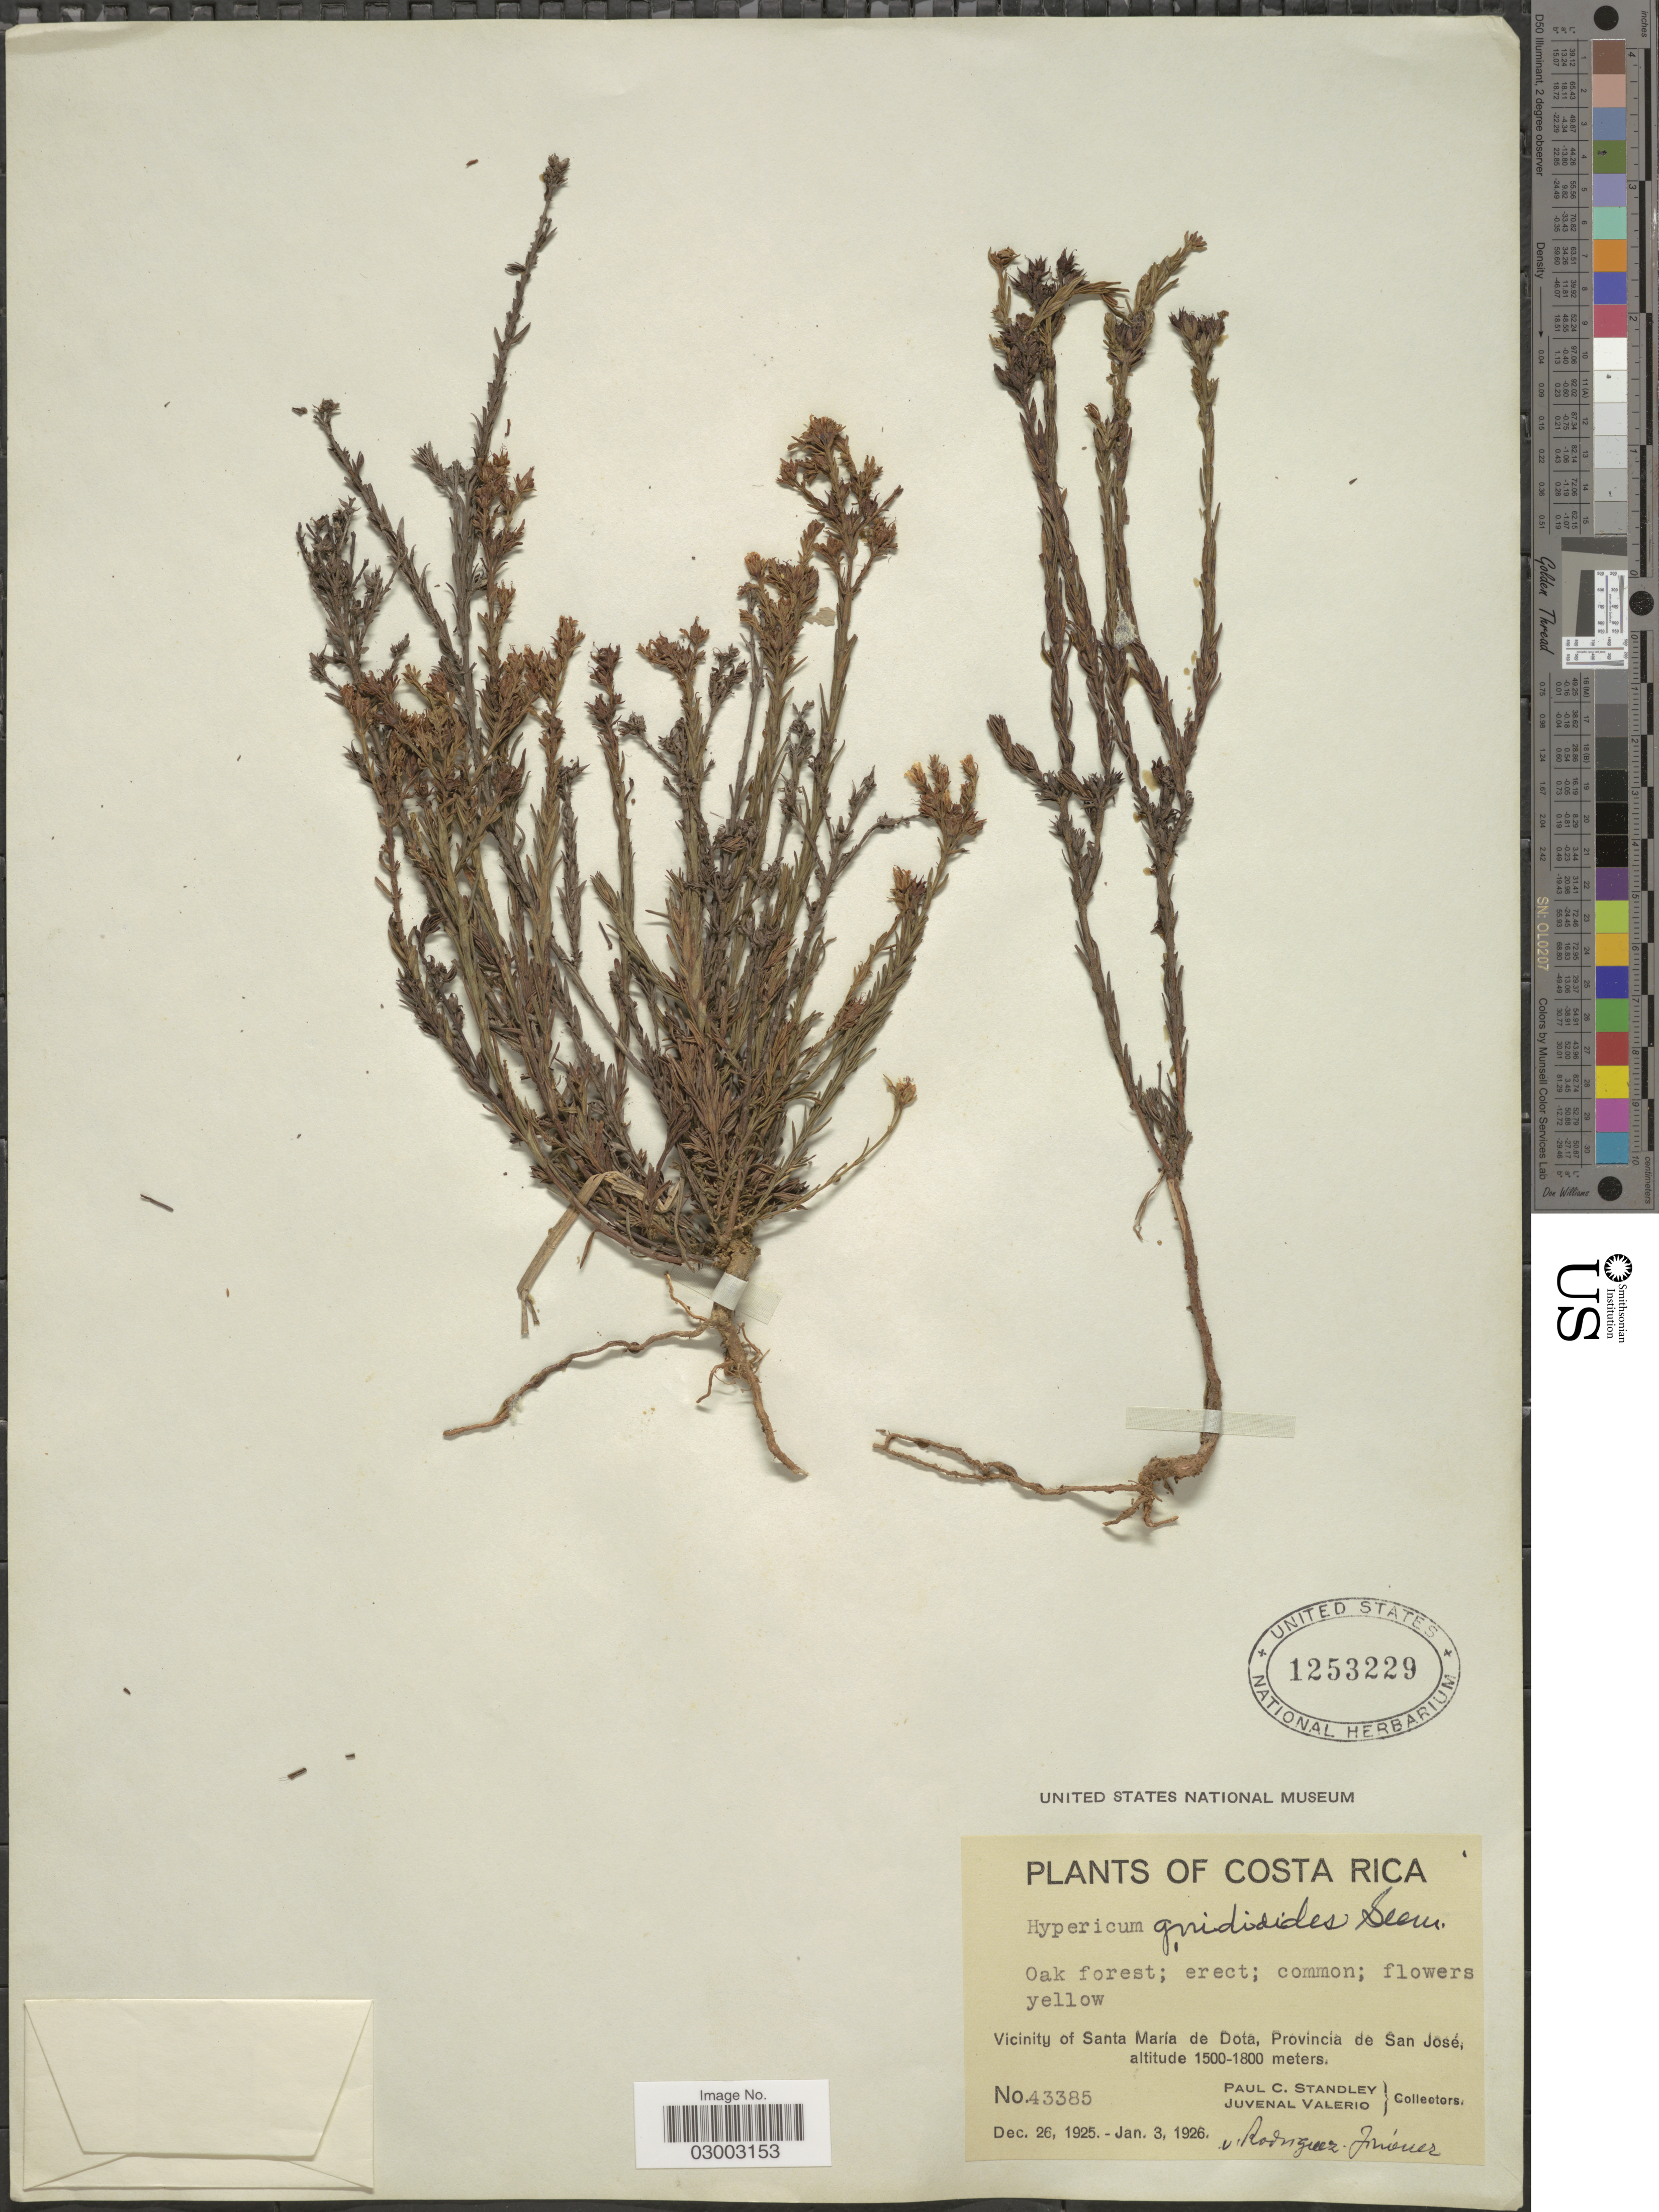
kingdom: Plantae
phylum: Tracheophyta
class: Magnoliopsida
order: Malpighiales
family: Hypericaceae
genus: Hypericum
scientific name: Hypericum gnidioides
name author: Seem.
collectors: P. C. Standley & J. Valerio R.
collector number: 43385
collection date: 1925-12-26/1926-01-03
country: Costa Rica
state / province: San José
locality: Vicinity of Santa María de Dota, Provincía de San José.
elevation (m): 1500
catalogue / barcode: US 1253229